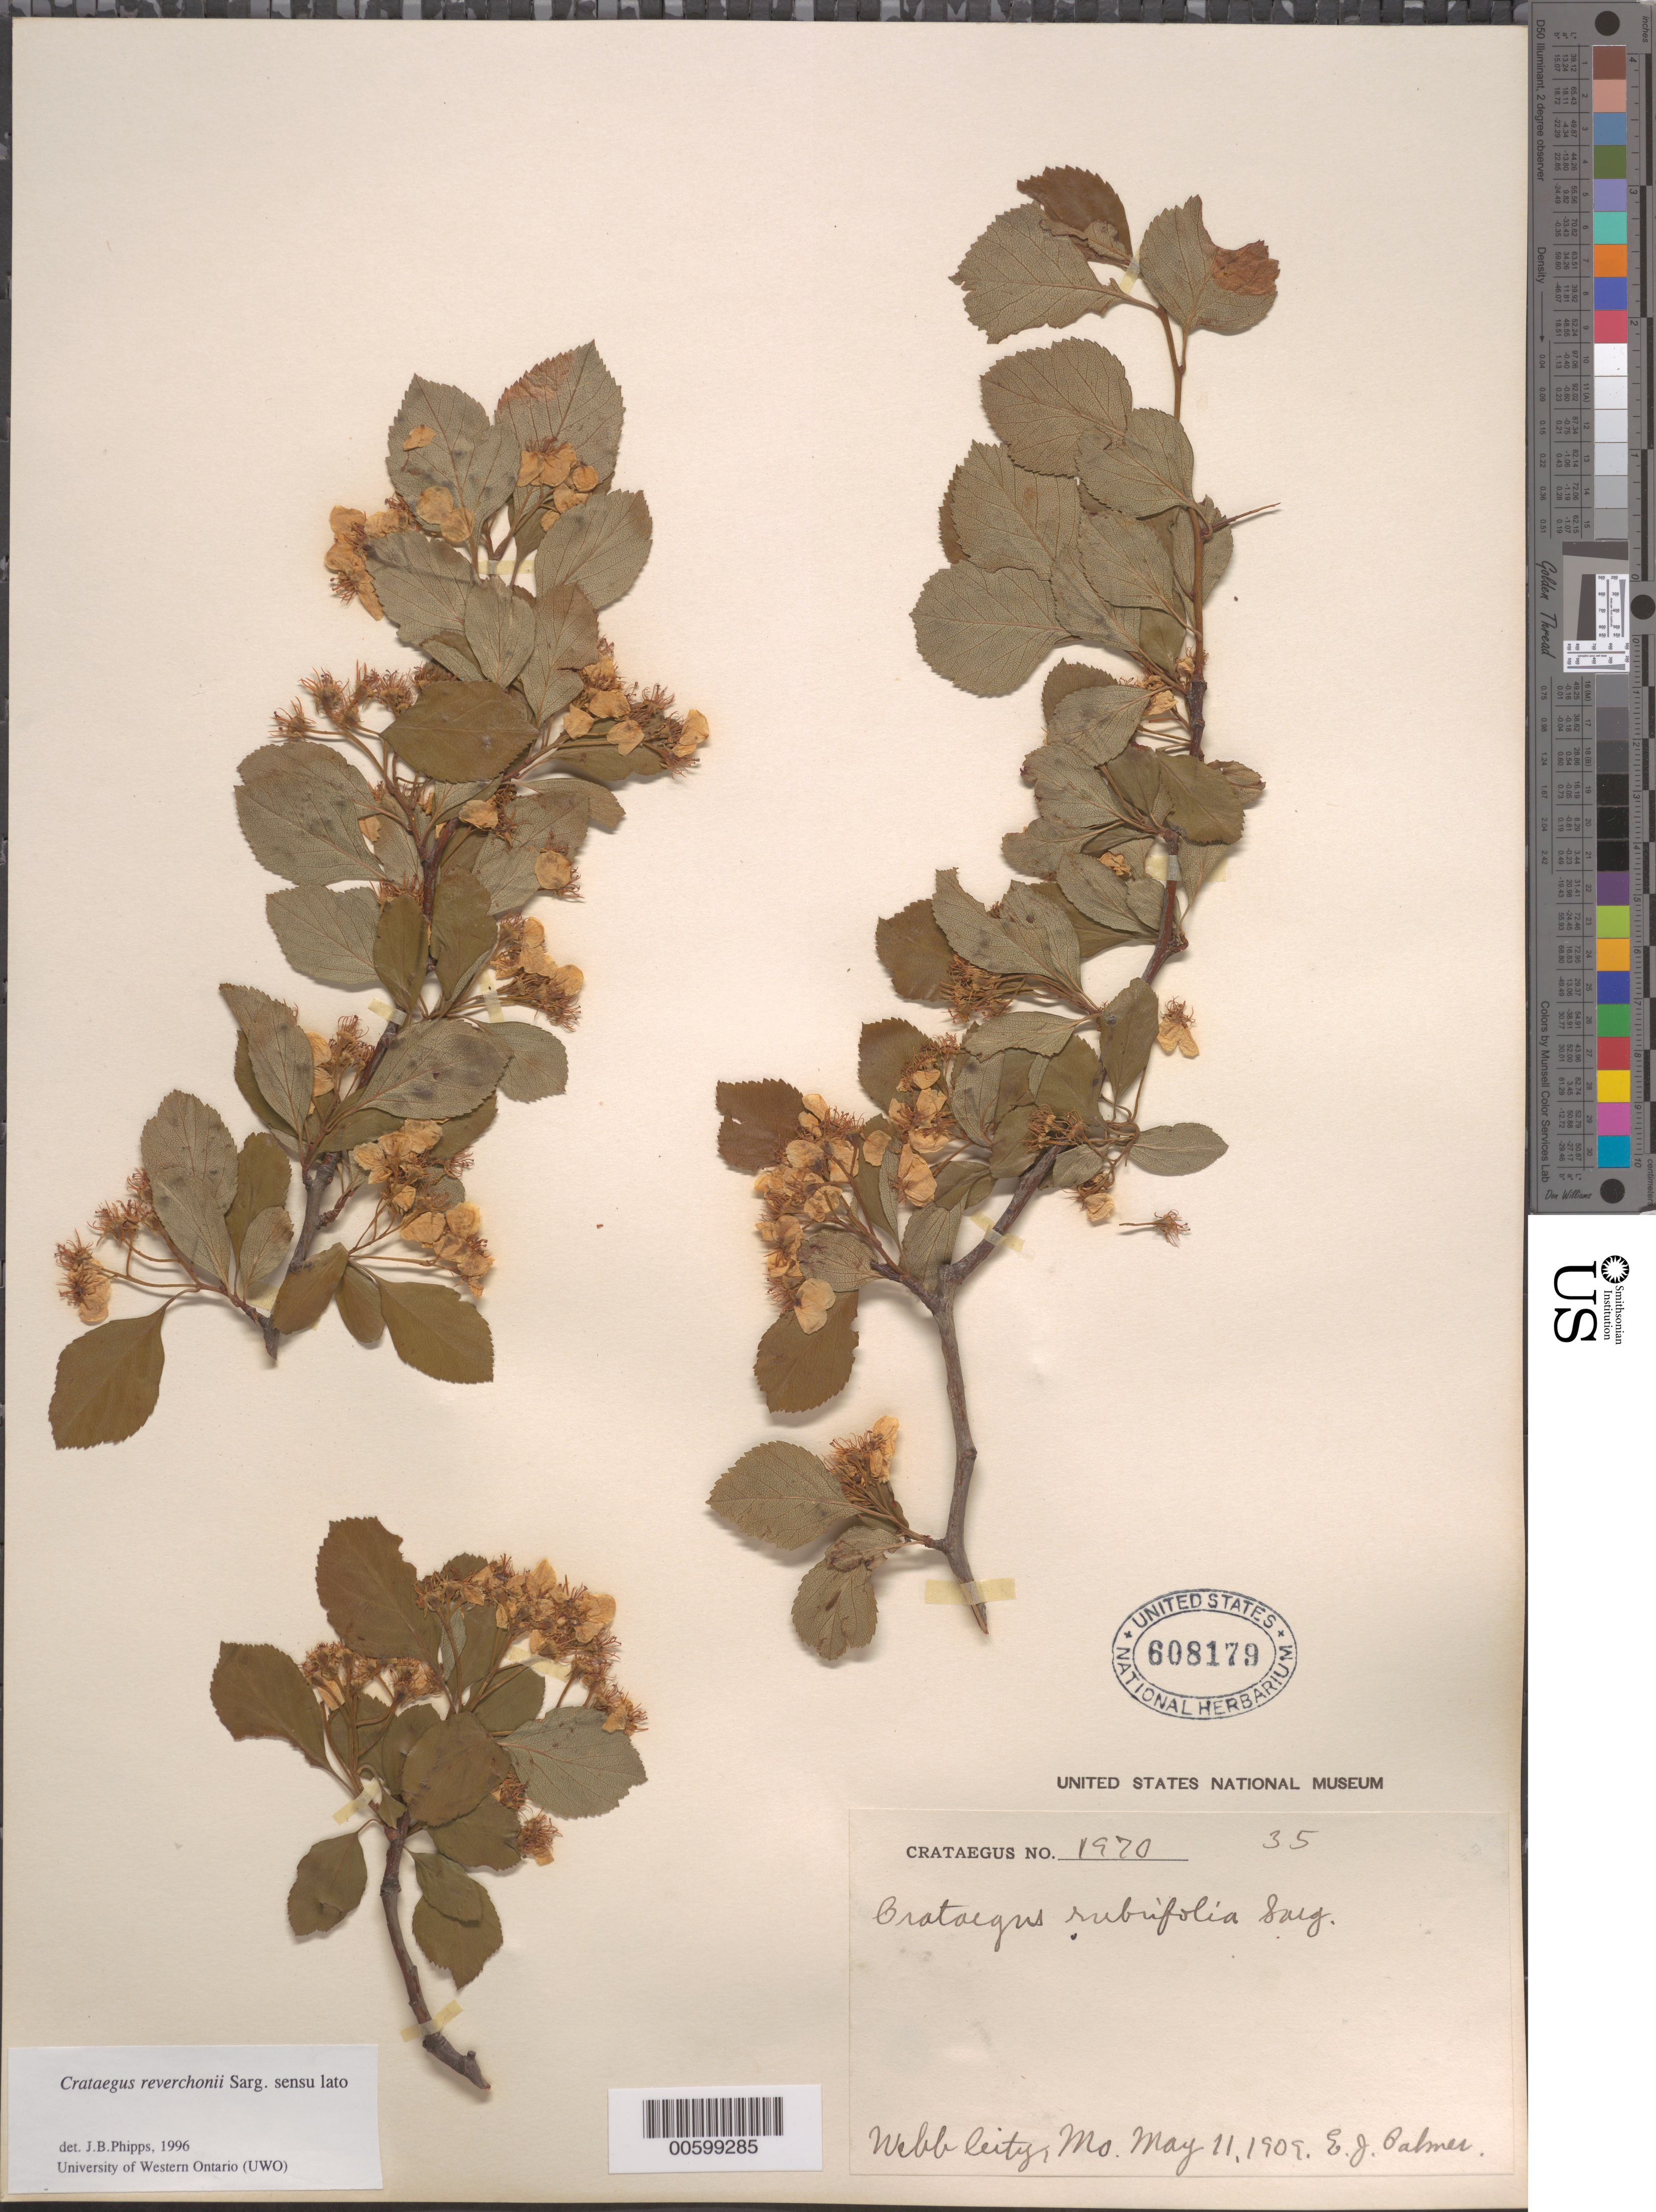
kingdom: Plantae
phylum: Tracheophyta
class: Magnoliopsida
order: Rosales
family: Rosaceae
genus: Crataegus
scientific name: Crataegus reverchonii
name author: Sarg.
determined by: Phipps, James B., (UWO), University of Western Ontario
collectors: E. J. Palmer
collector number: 1970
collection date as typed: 11 May 1909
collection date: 1909-05-11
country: United States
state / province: Missouri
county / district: Jasper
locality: Webb City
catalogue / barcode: US 608179